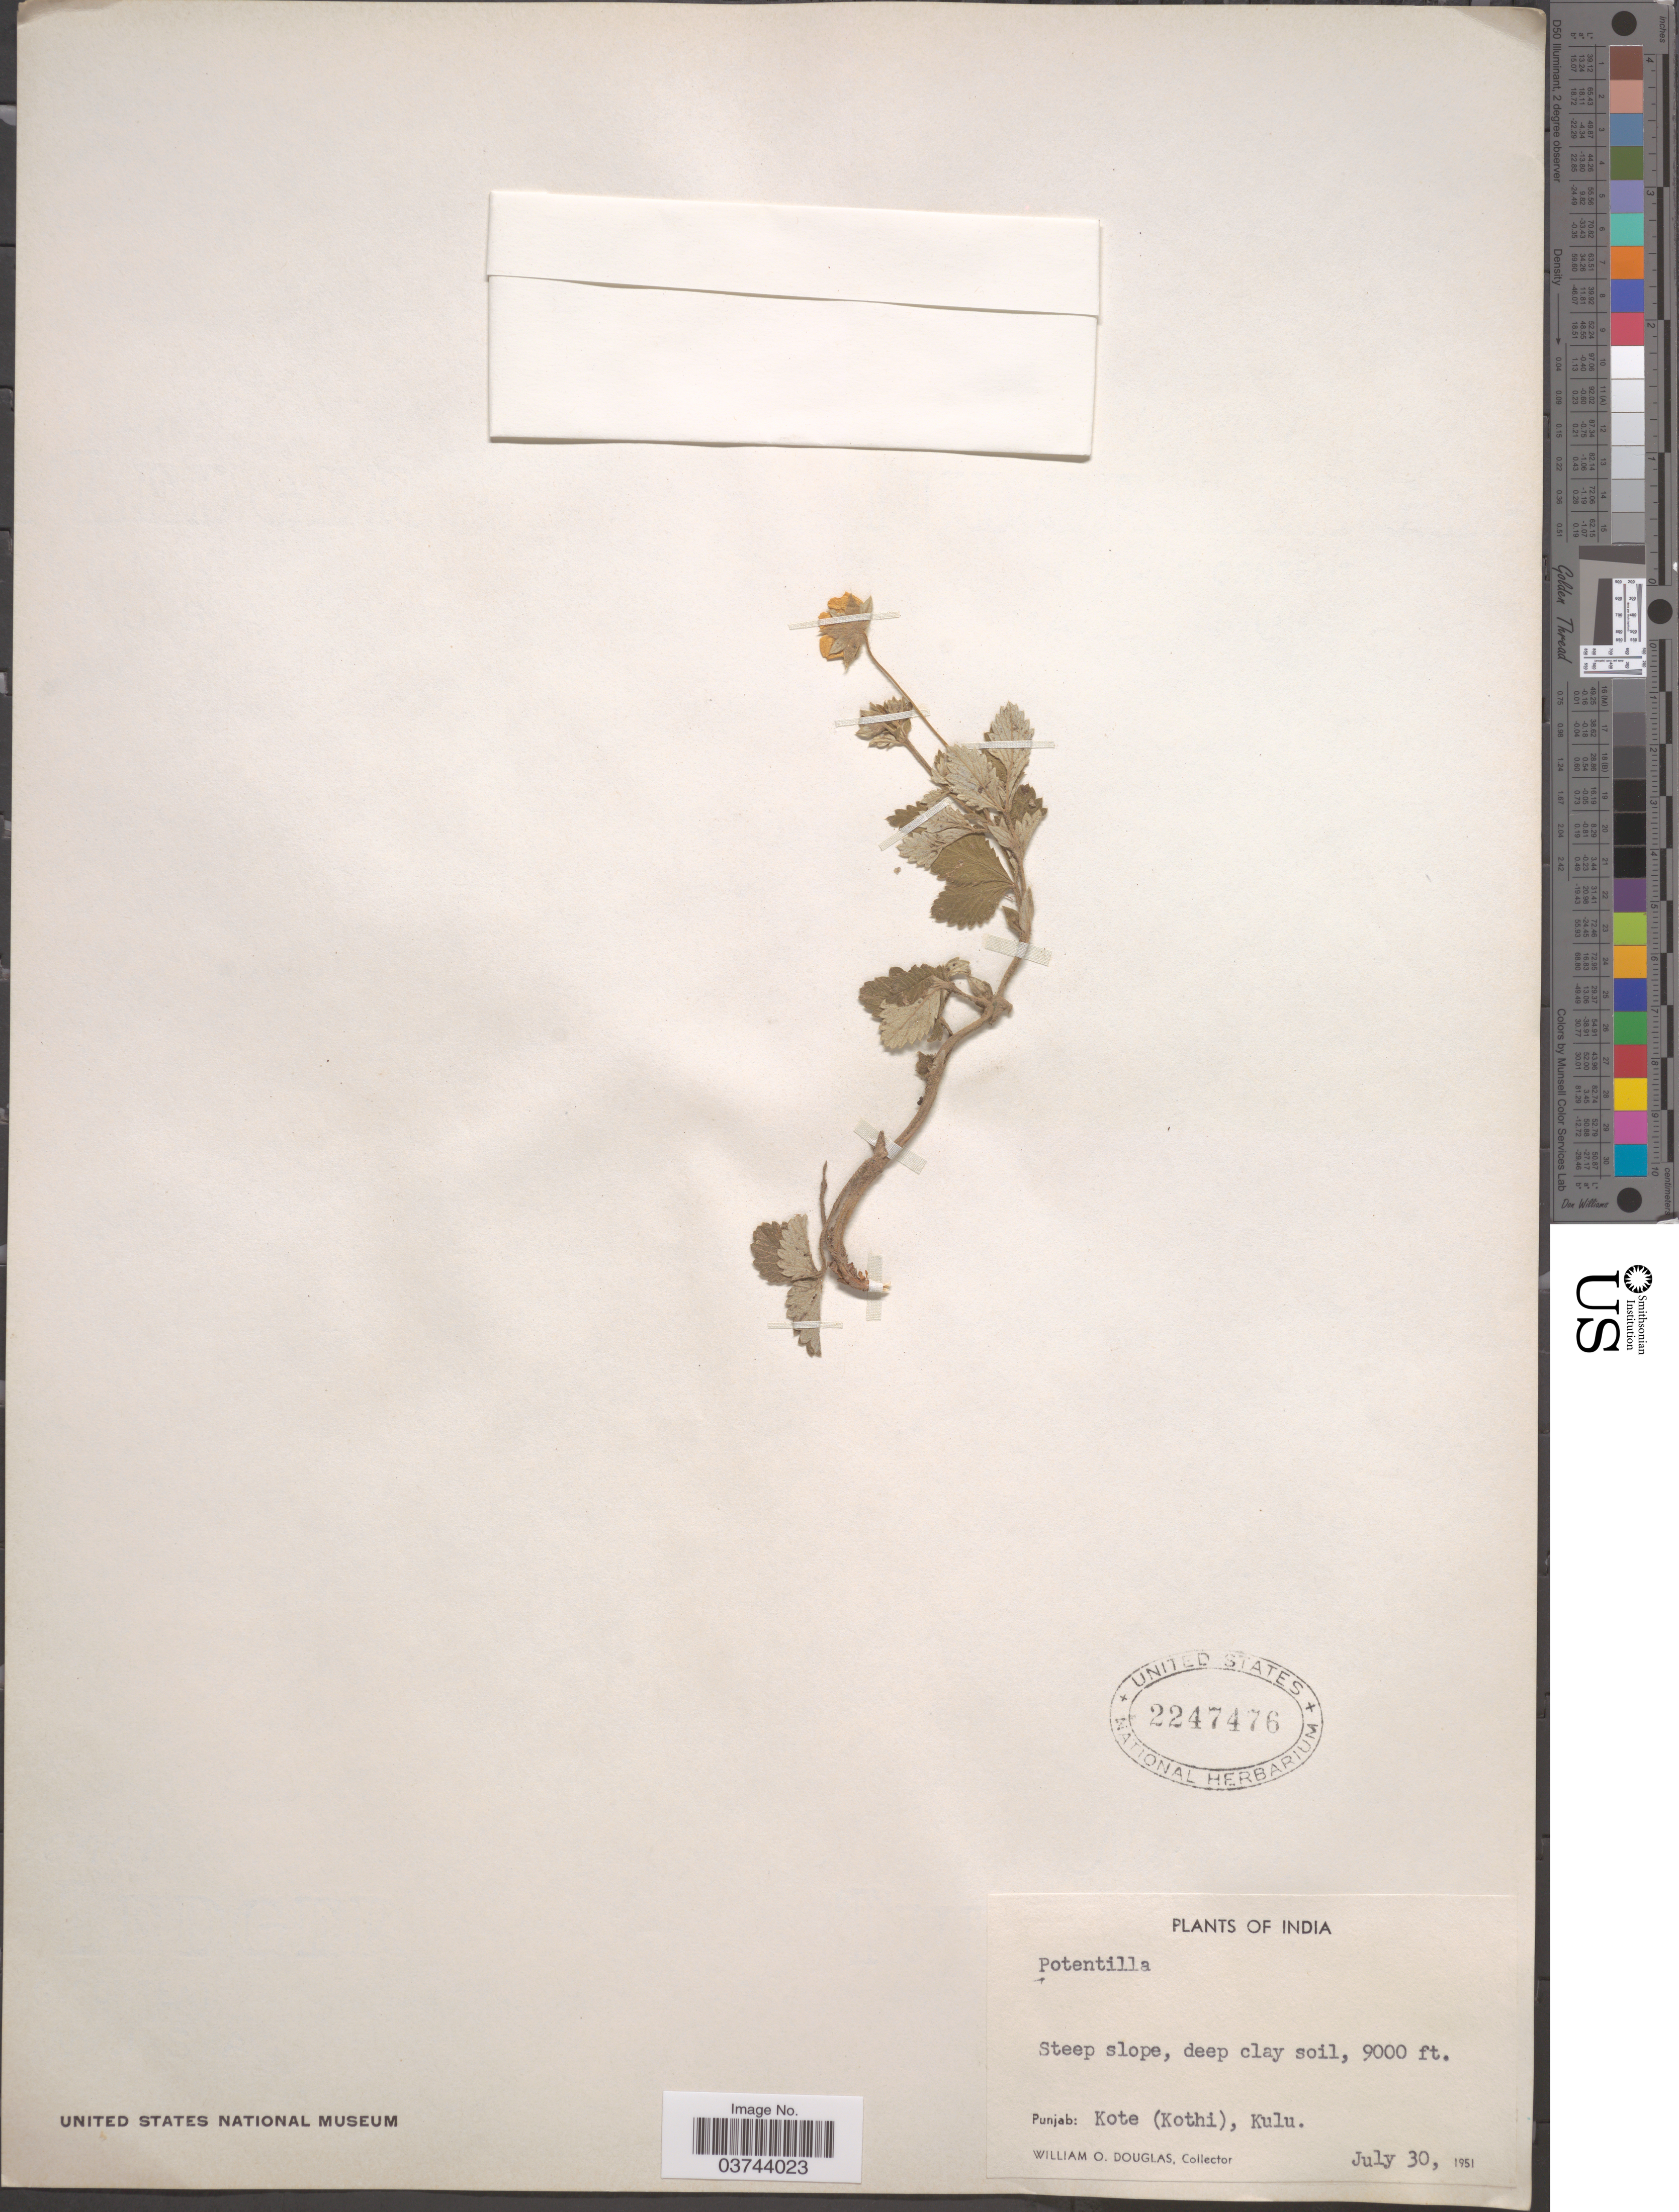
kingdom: Plantae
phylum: Tracheophyta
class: Magnoliopsida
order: Rosales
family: Rosaceae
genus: Potentilla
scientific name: Potentilla sp.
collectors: W. Douglas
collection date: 1951-07-30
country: India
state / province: Punjab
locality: Kote (Kothi), Kulu.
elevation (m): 2743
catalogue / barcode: US 2247476